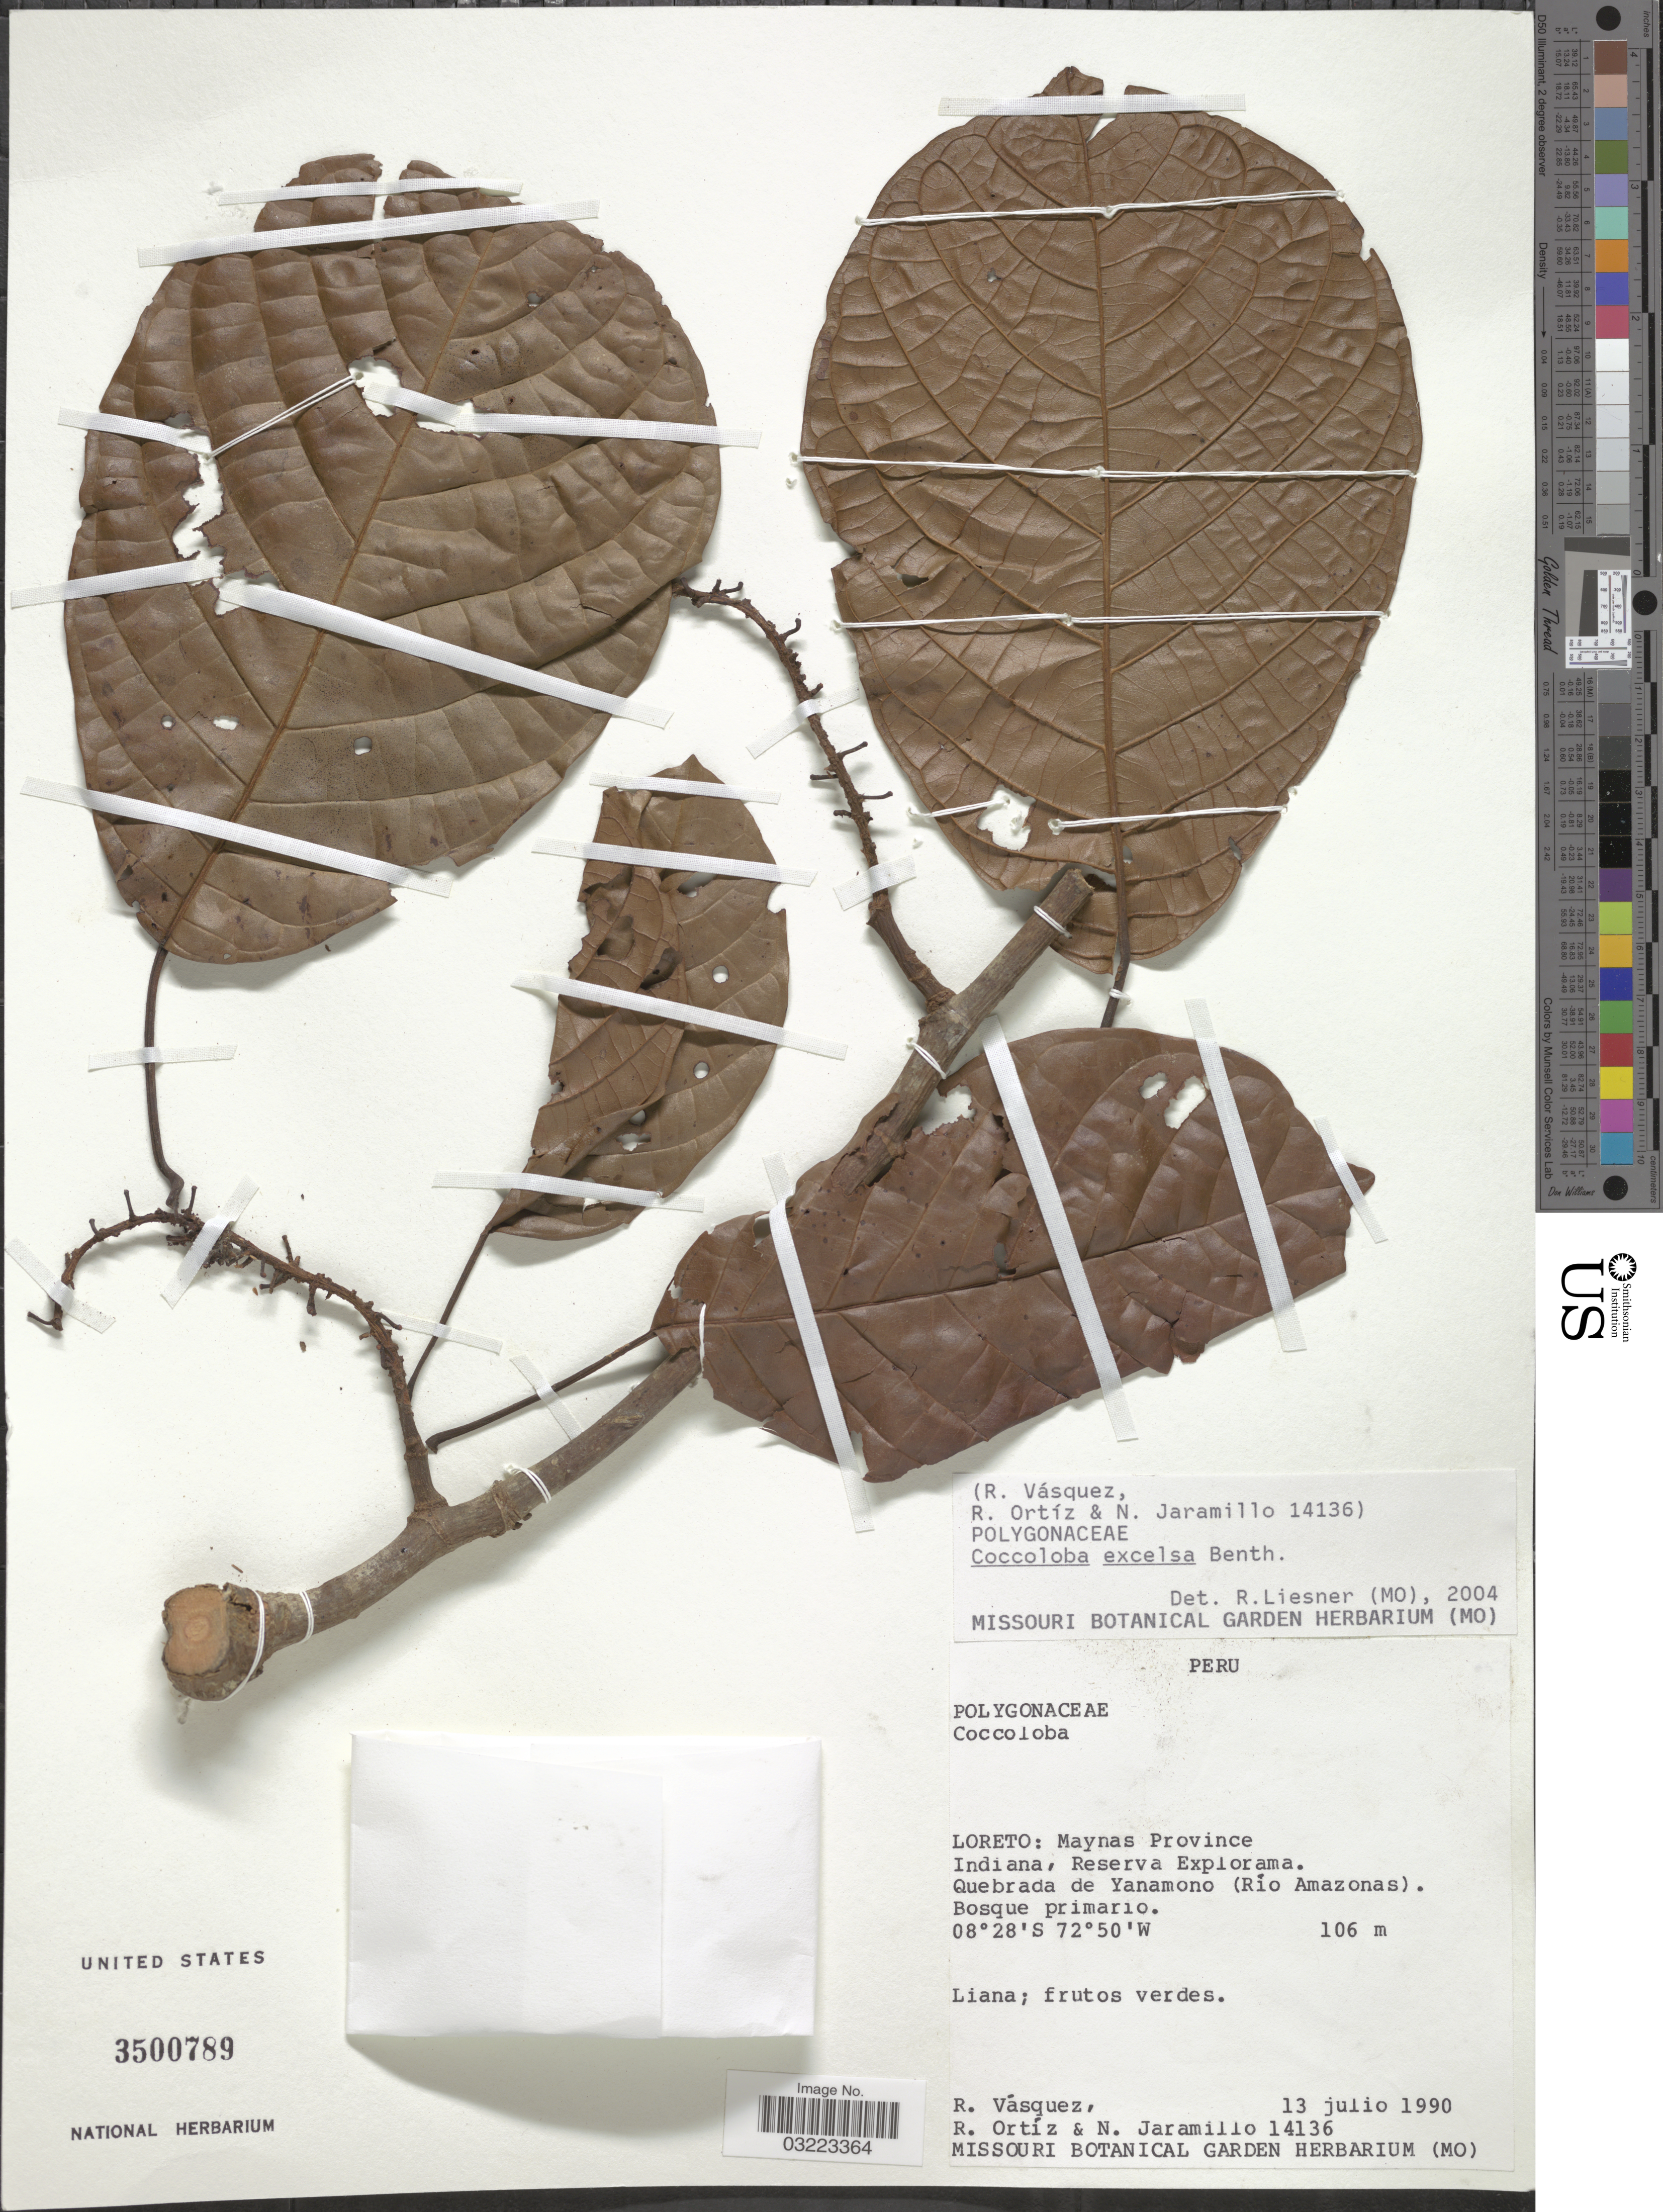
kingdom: Plantae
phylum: Tracheophyta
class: Magnoliopsida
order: Caryophyllales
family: Polygonaceae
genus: Coccoloba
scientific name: Coccoloba excelsa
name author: Benth.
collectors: R. Vásquez, R. Ortíz & N. Jaramillo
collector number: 14136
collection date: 1990-07-13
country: Peru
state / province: Loreto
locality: Maynas Province. Indiana, Reserva Explorama. Quebrada de Yanamono (Rio Amazonas).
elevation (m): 106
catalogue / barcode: US 3500789